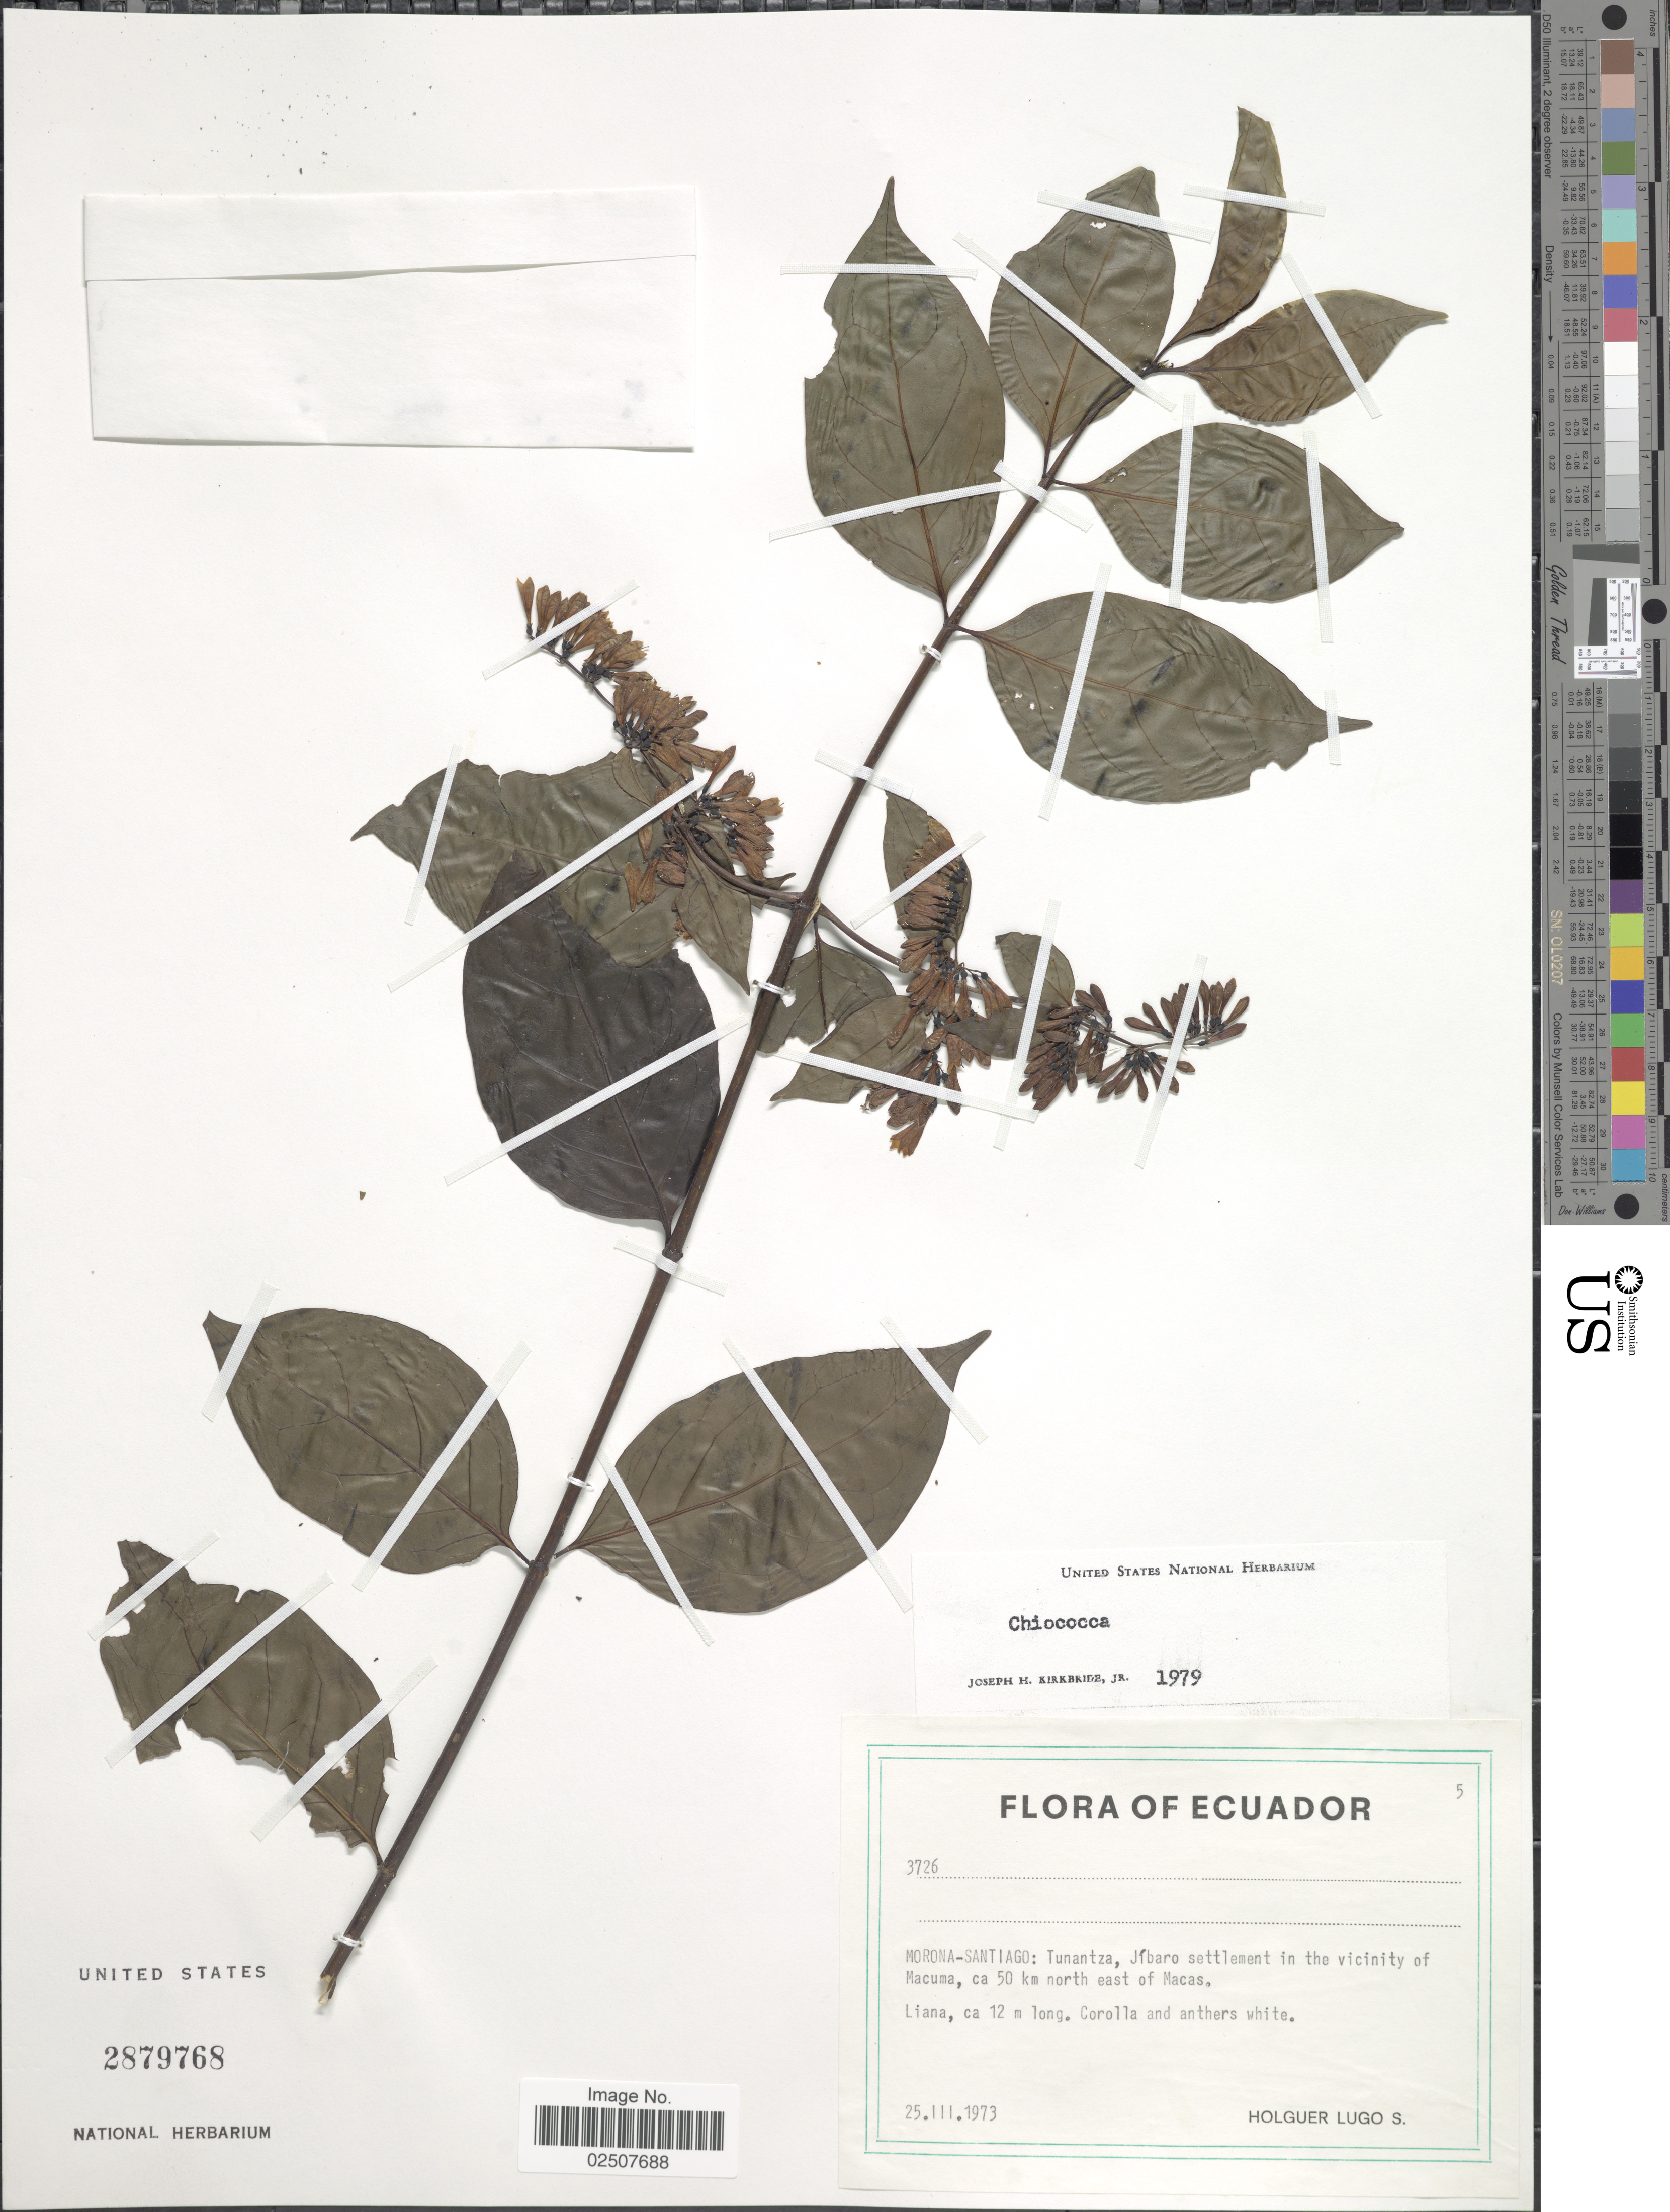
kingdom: Plantae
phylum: Tracheophyta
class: Magnoliopsida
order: Gentianales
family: Rubiaceae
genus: Chiococca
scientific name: Chiococca sp.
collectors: H. Lugo S.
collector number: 3726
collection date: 1973-03-25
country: Ecuador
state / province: Morona-Santiago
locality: Tunantza, Jíbaro settlement in the vicinity of Macuma, ca 50 km north east of Macas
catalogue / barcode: US 2879768